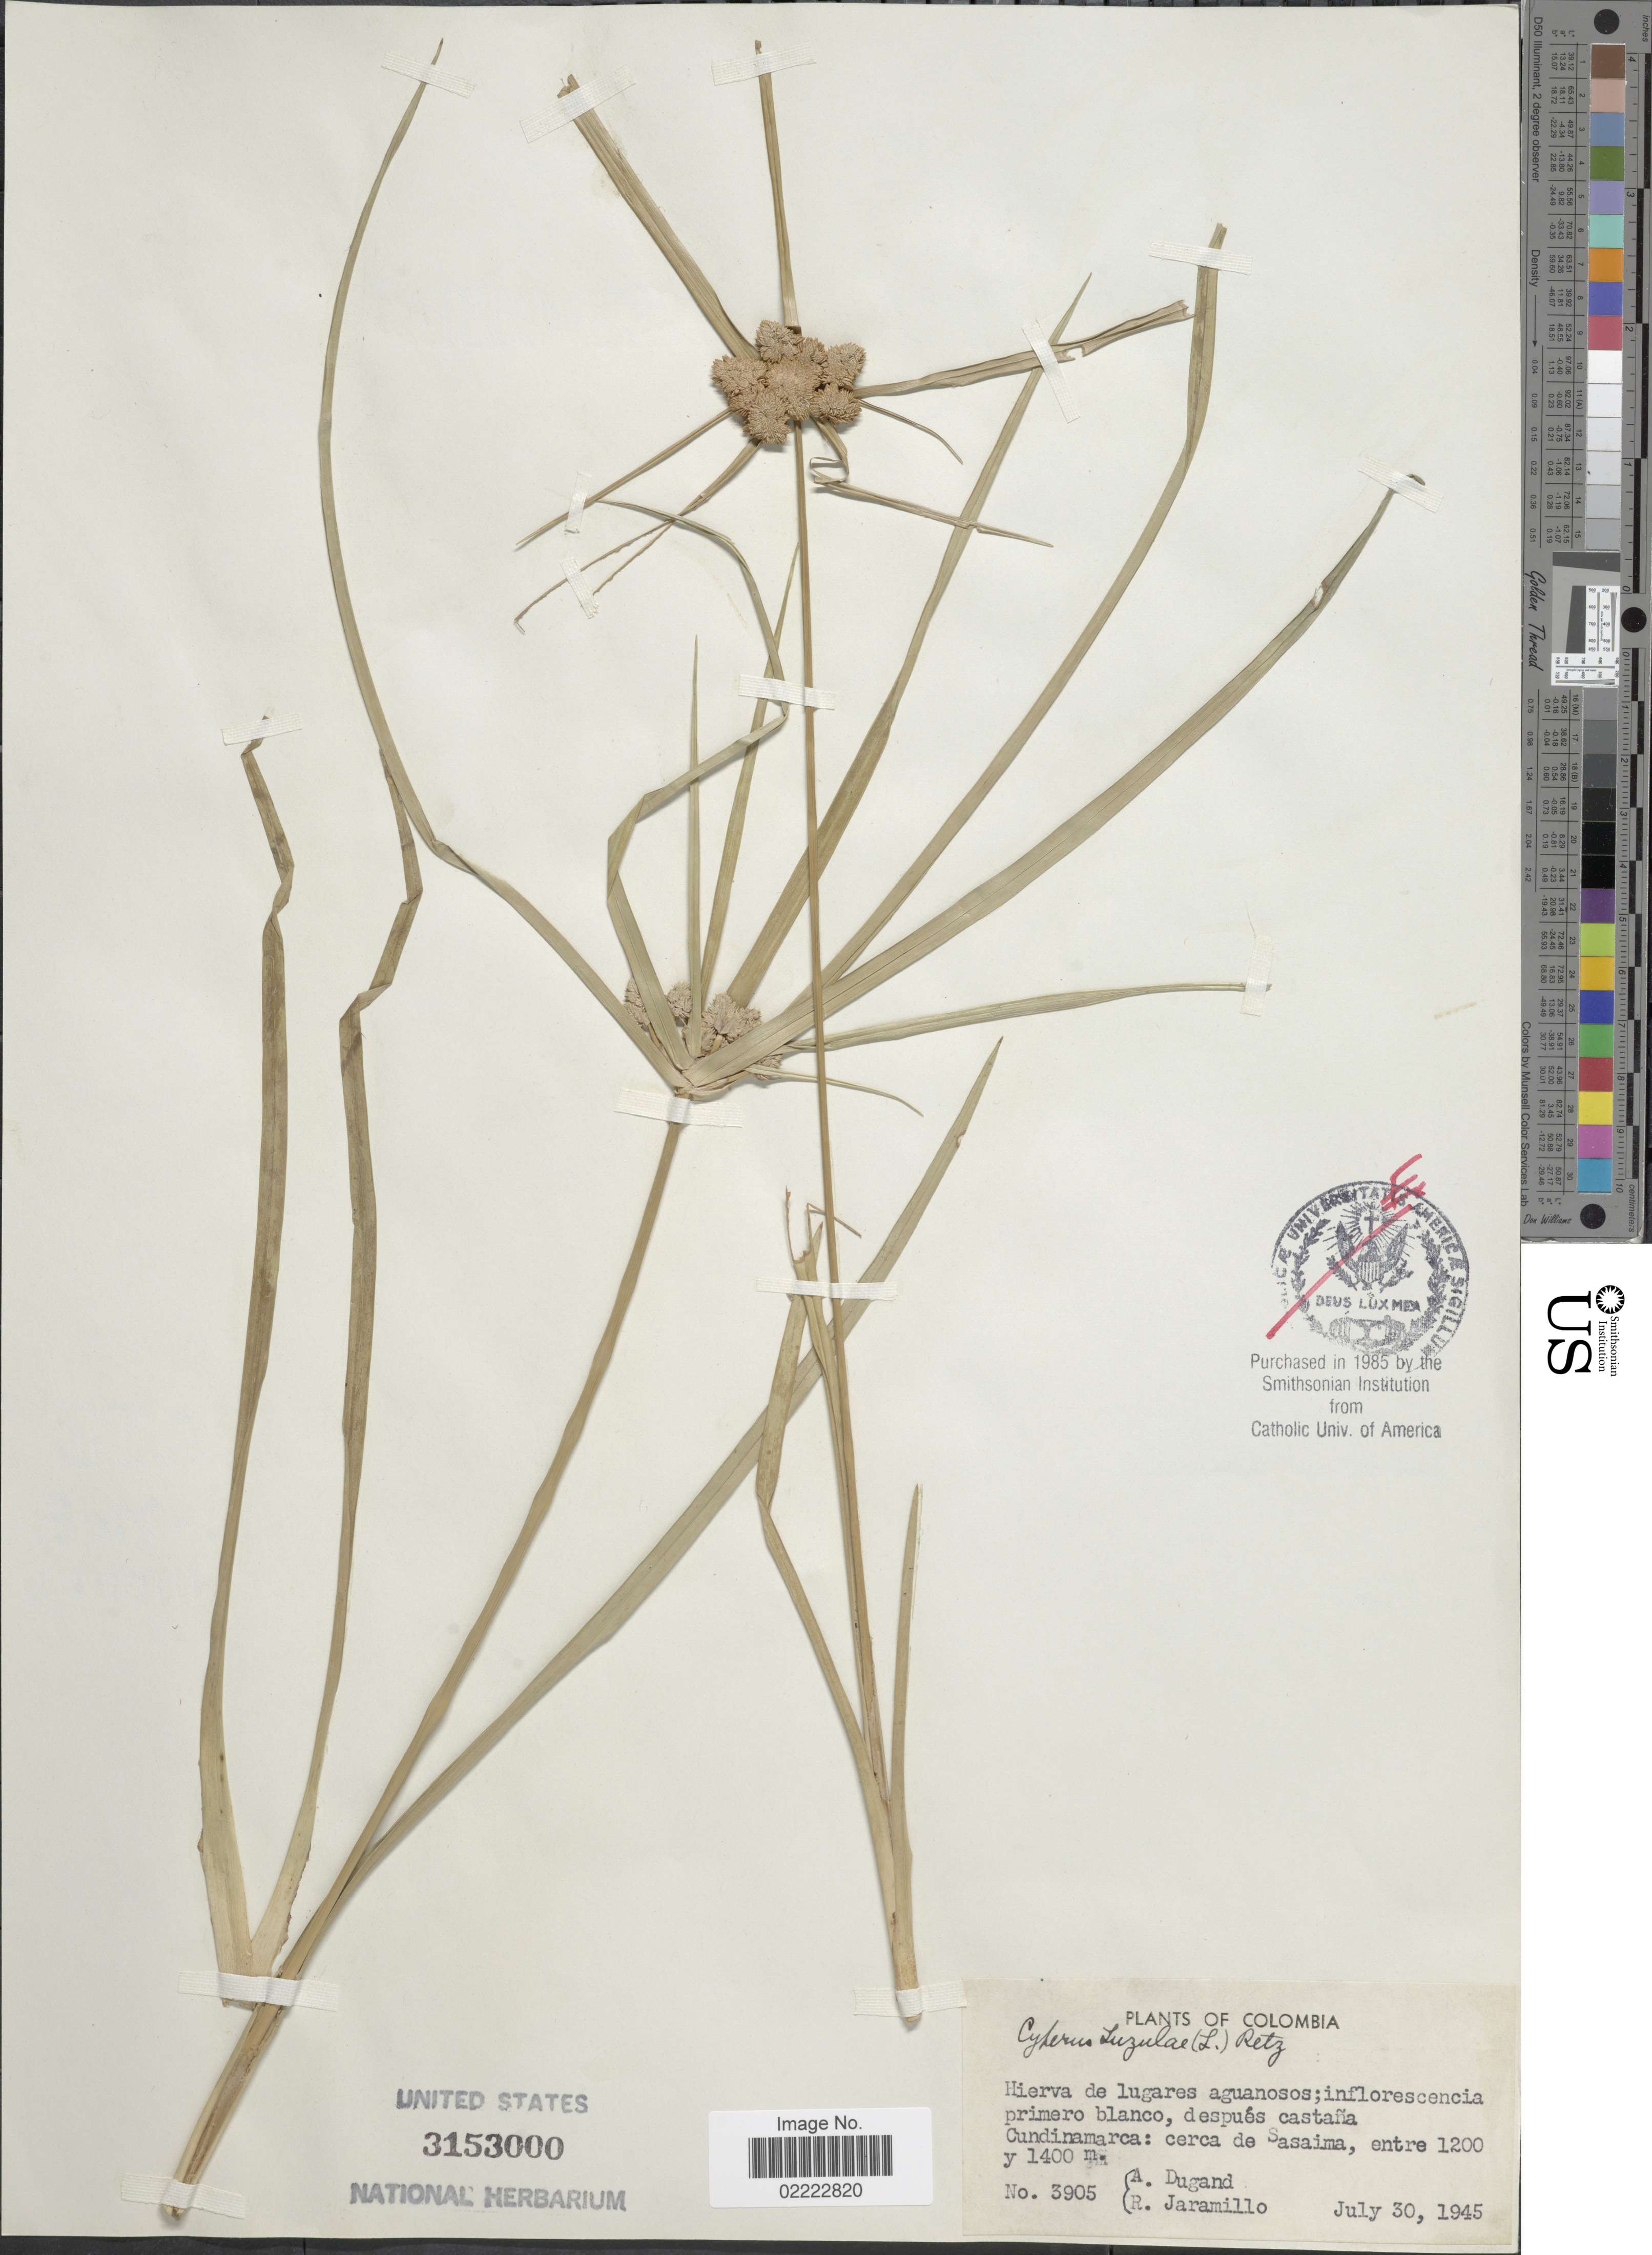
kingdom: Plantae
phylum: Tracheophyta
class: Liliopsida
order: Poales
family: Cyperaceae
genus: Cyperus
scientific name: Cyperus luzulae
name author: (L.) Rottb. ex Retz.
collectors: A. Dugand & R. Jaramillo M.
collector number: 3905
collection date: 1945-07-30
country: Colombia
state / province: Cundinamarca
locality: Cerca de Sasaima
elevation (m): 1200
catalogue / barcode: US 3153000